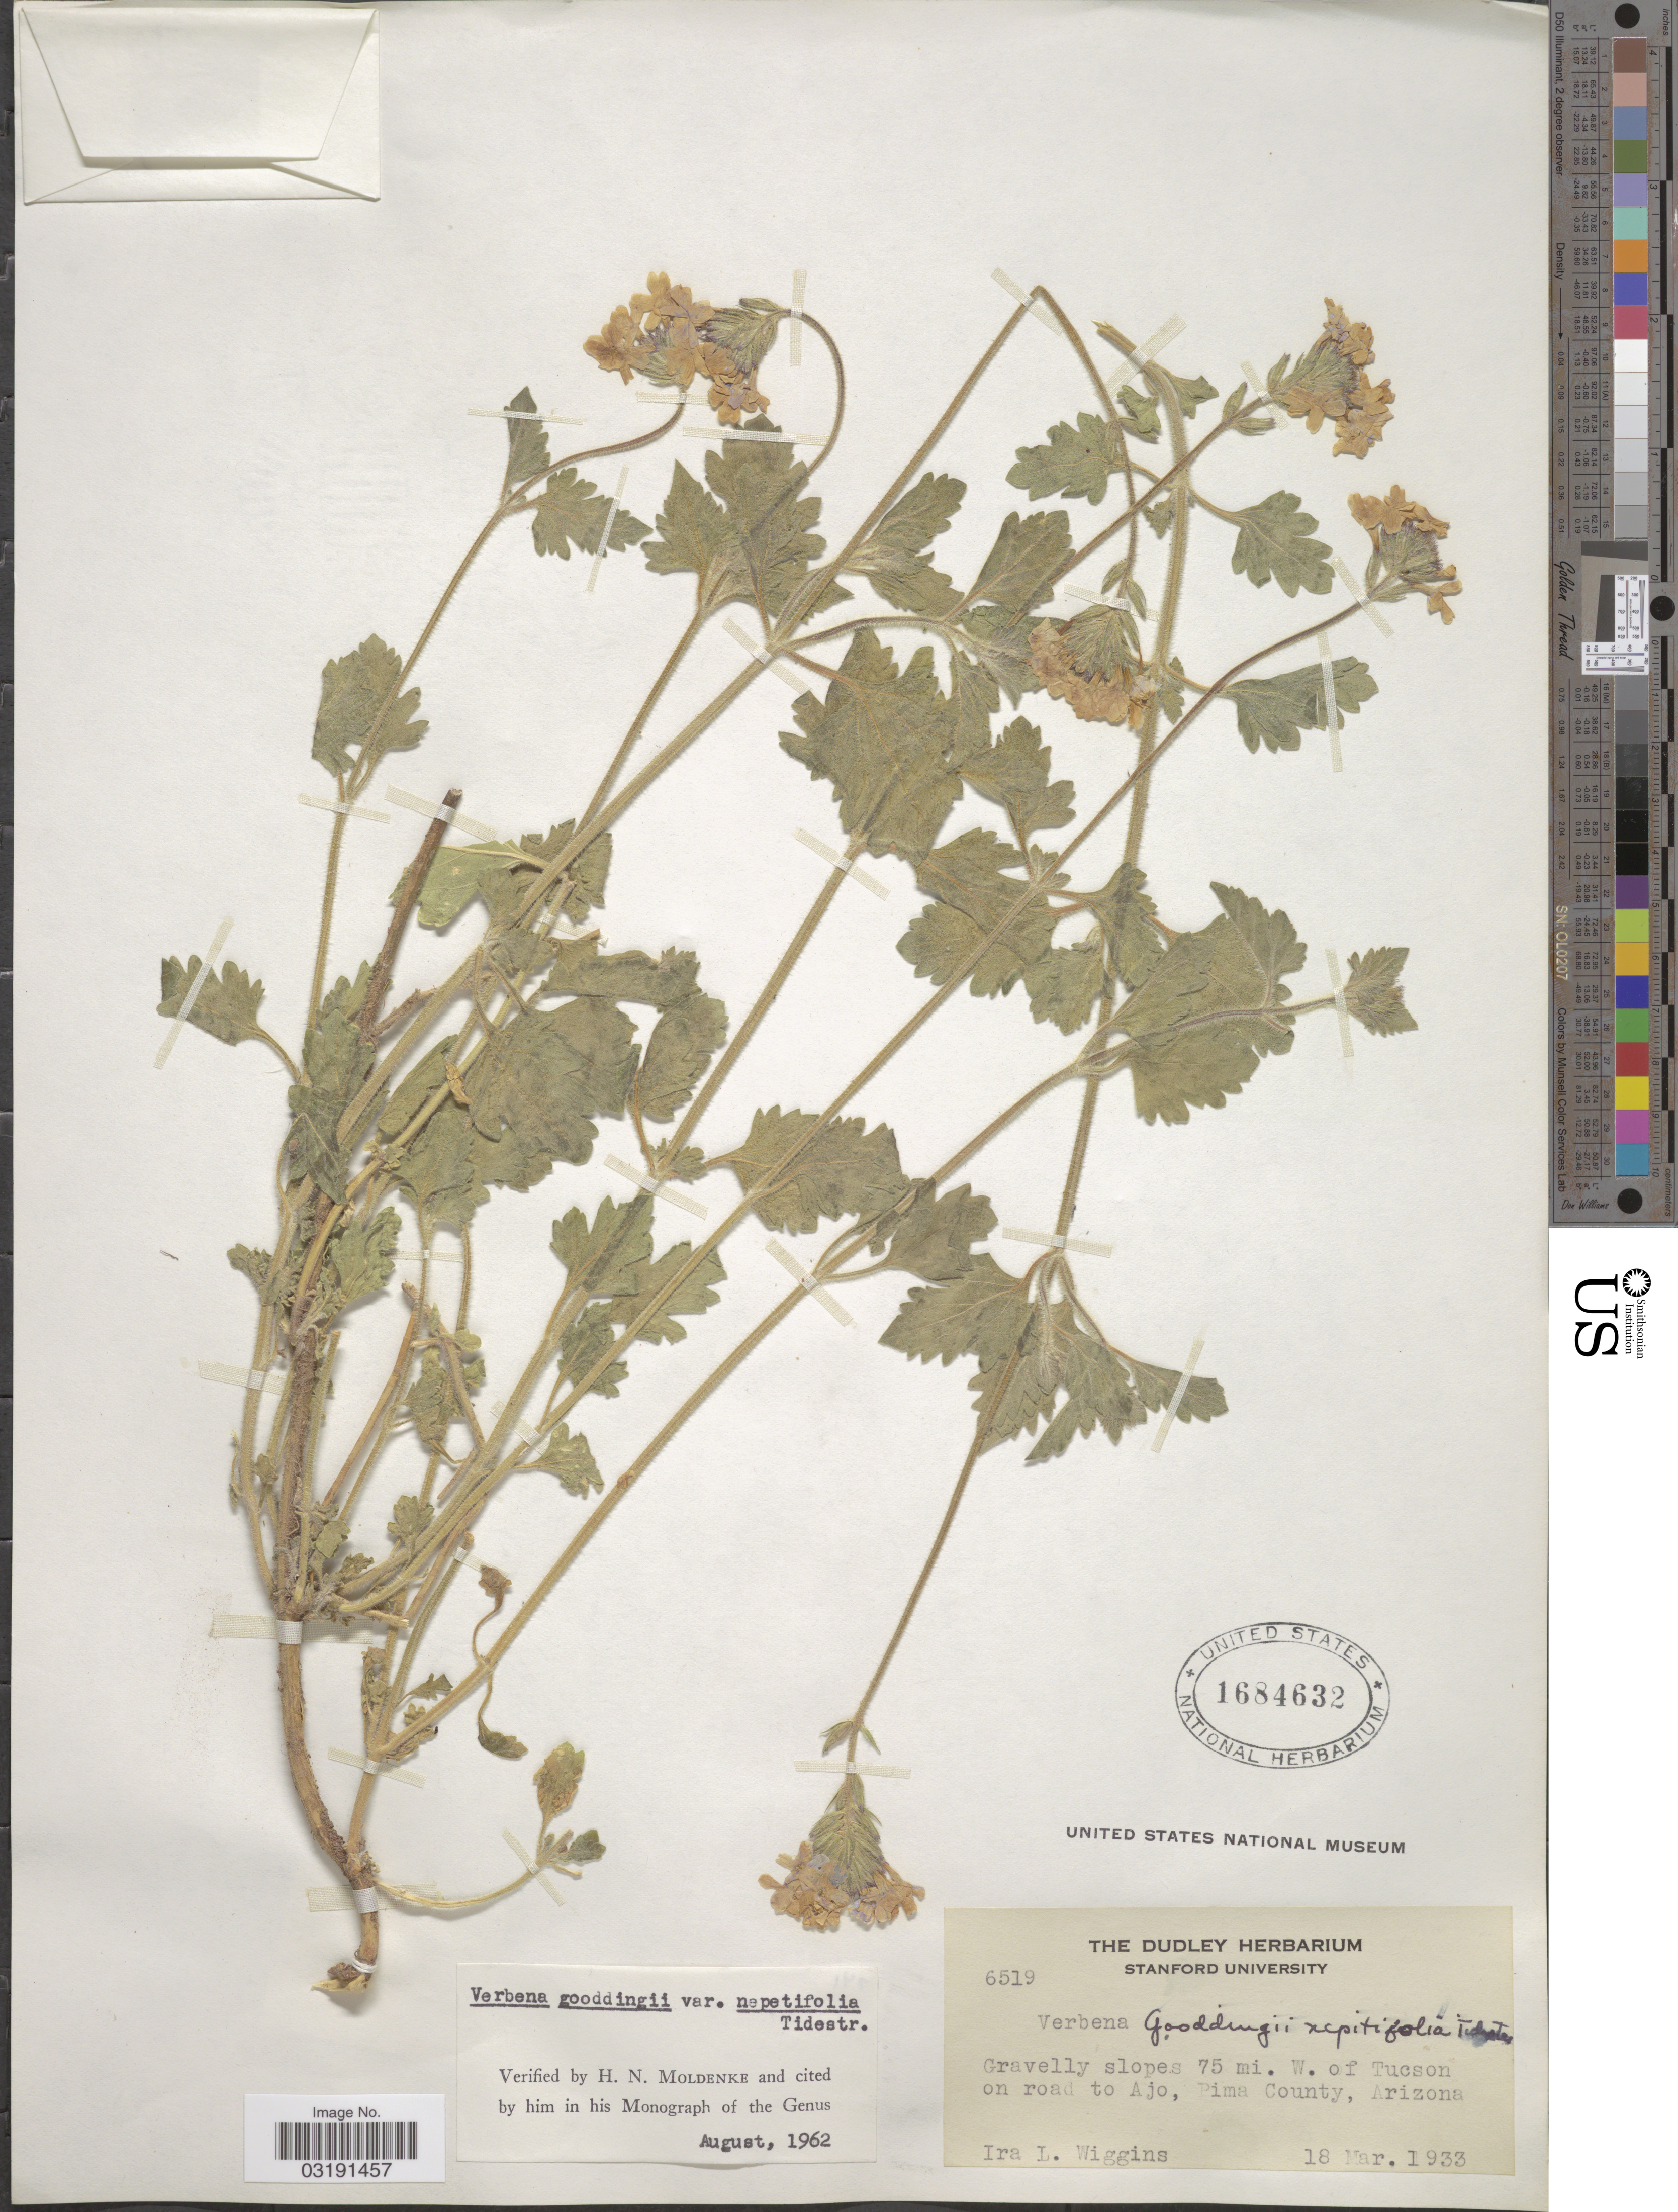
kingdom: Plantae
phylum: Tracheophyta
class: Magnoliopsida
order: Lamiales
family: Verbenaceae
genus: Verbena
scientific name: Verbena gooddingii var. nepetifolia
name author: Tidestr.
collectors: I. L. Wiggins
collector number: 6519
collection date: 1933-03-18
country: United States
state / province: Arizona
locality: Gravelly slopes 75 mi. W. of Tucson on road to Ajo, Pima County.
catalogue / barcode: US 1684632